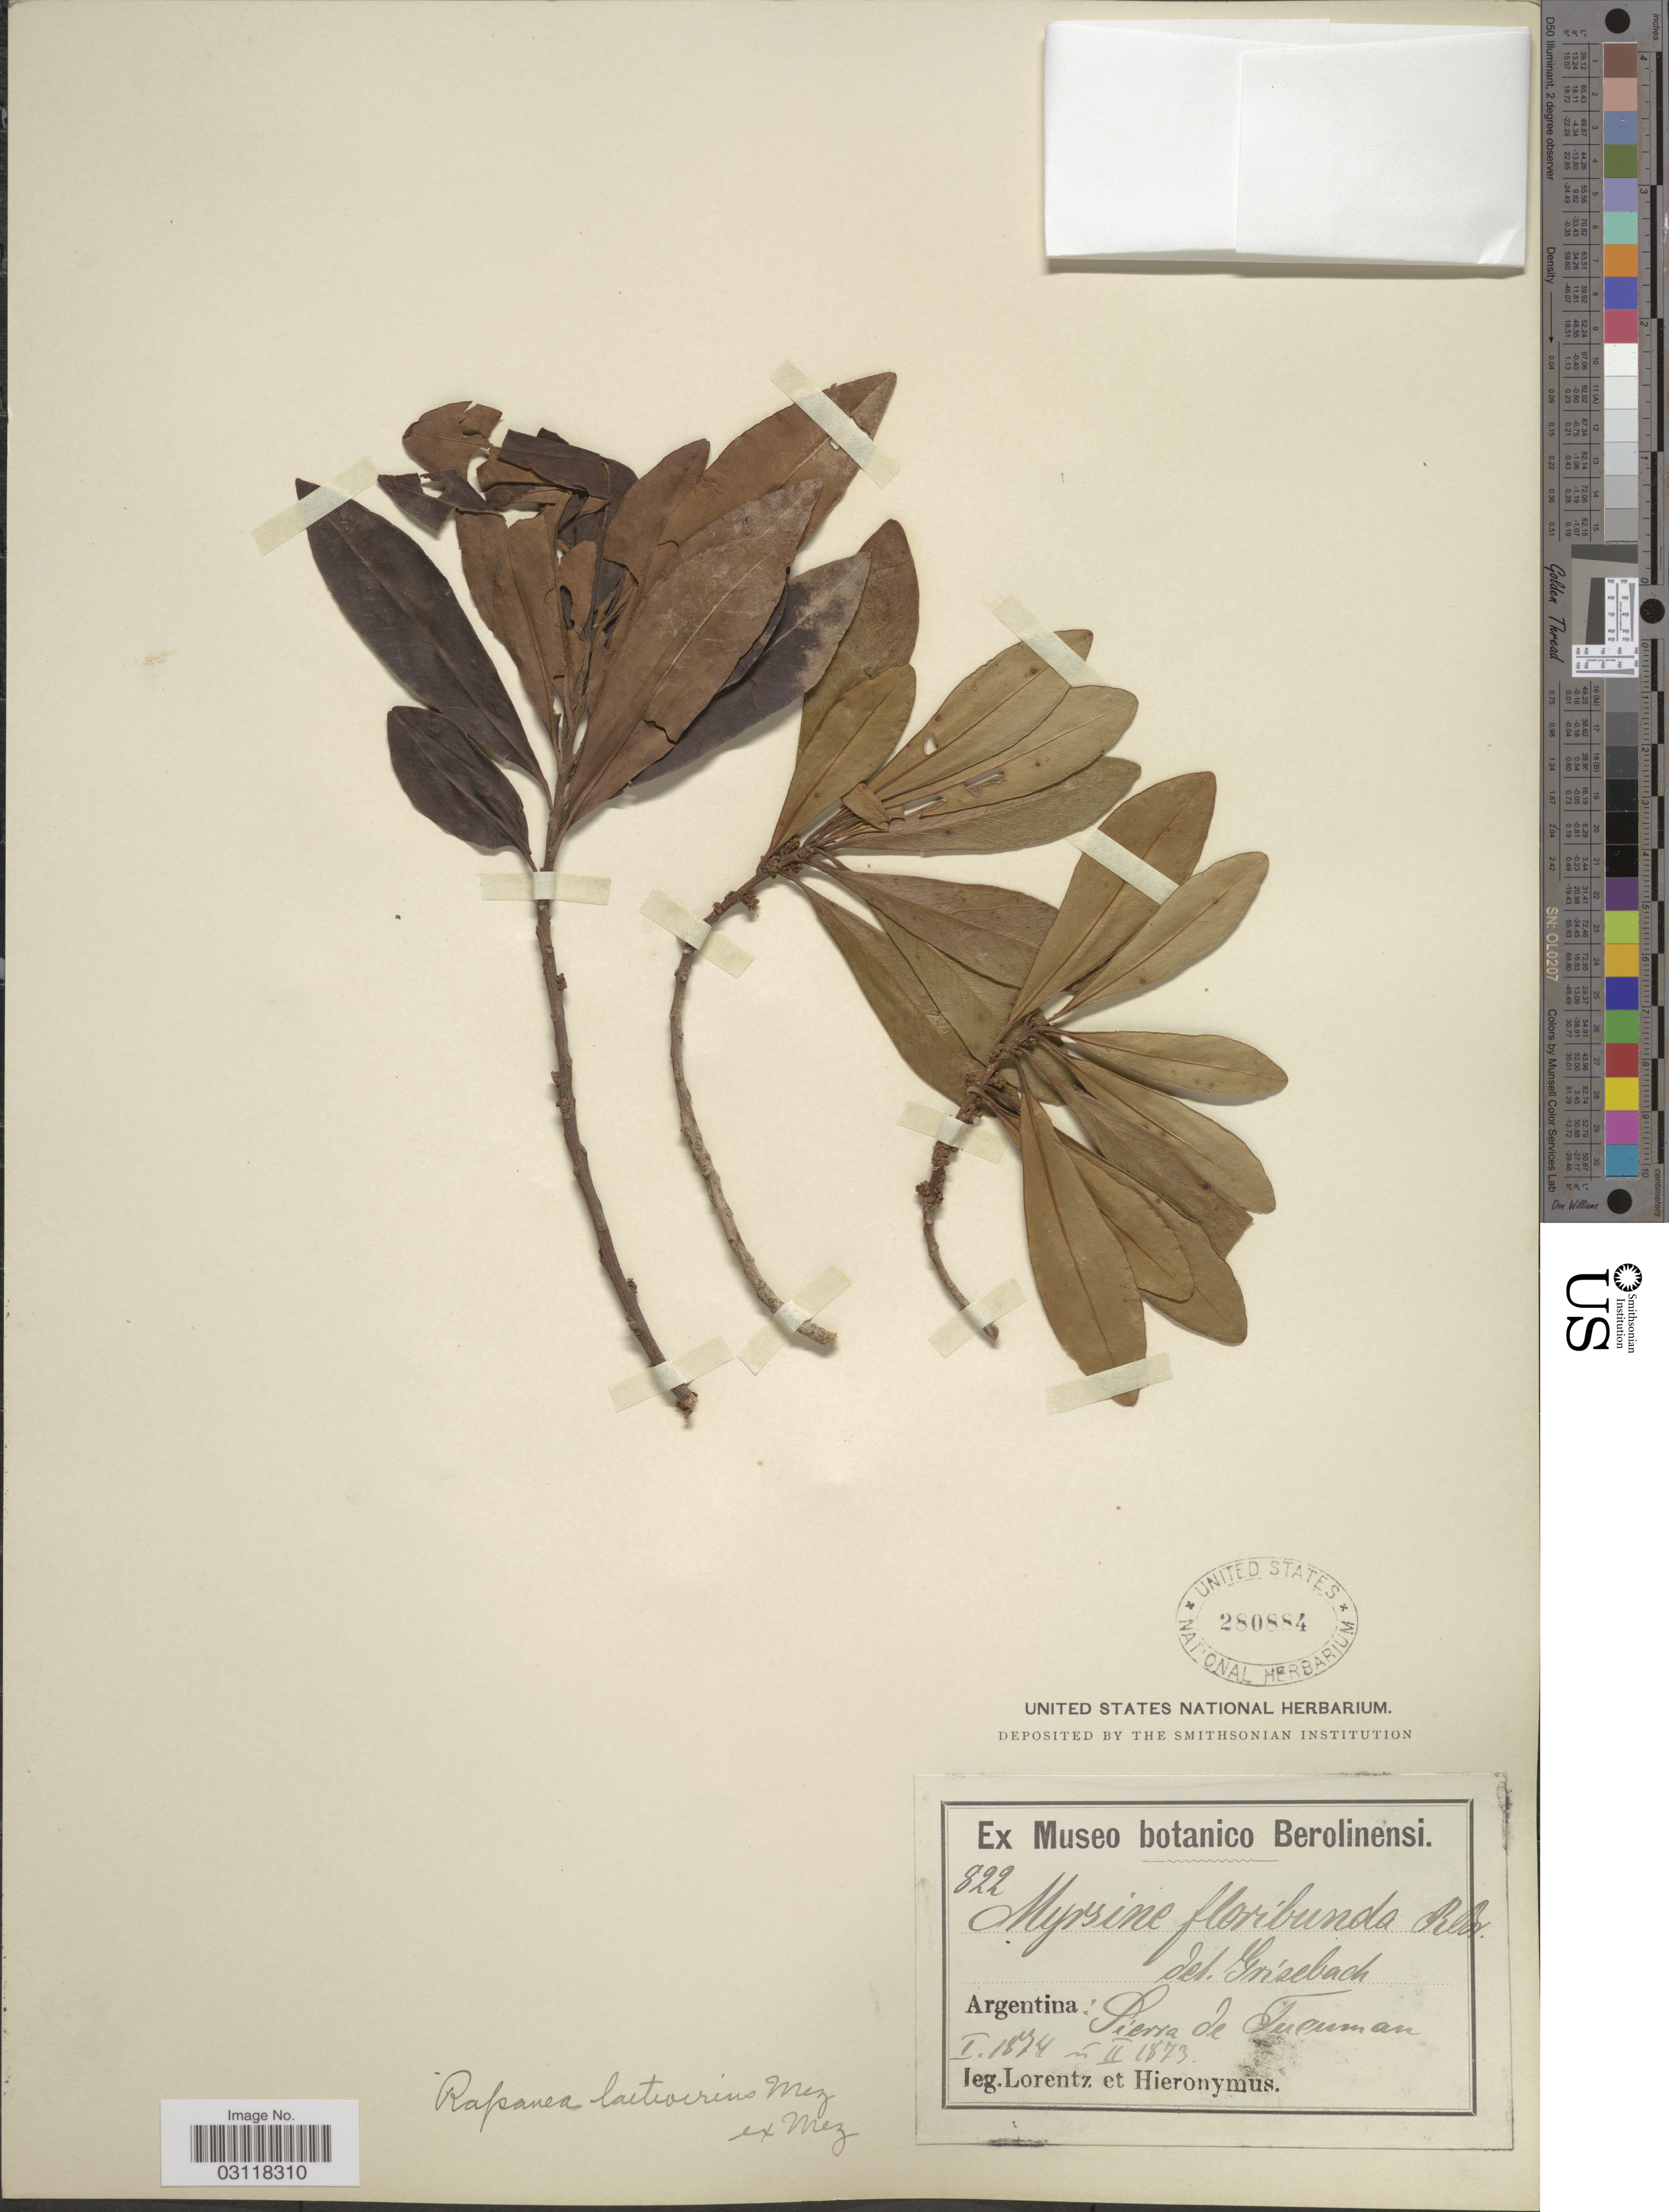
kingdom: Plantae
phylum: Tracheophyta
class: Magnoliopsida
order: Ericales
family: Primulaceae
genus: Rapanea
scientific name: Rapanea laetevirens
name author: Mez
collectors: -. Lorentz & -. Hieronymus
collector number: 822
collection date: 1873-02/1874-01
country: Argentina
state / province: Tucuman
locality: Sierra de Tucuman.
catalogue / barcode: US 280884